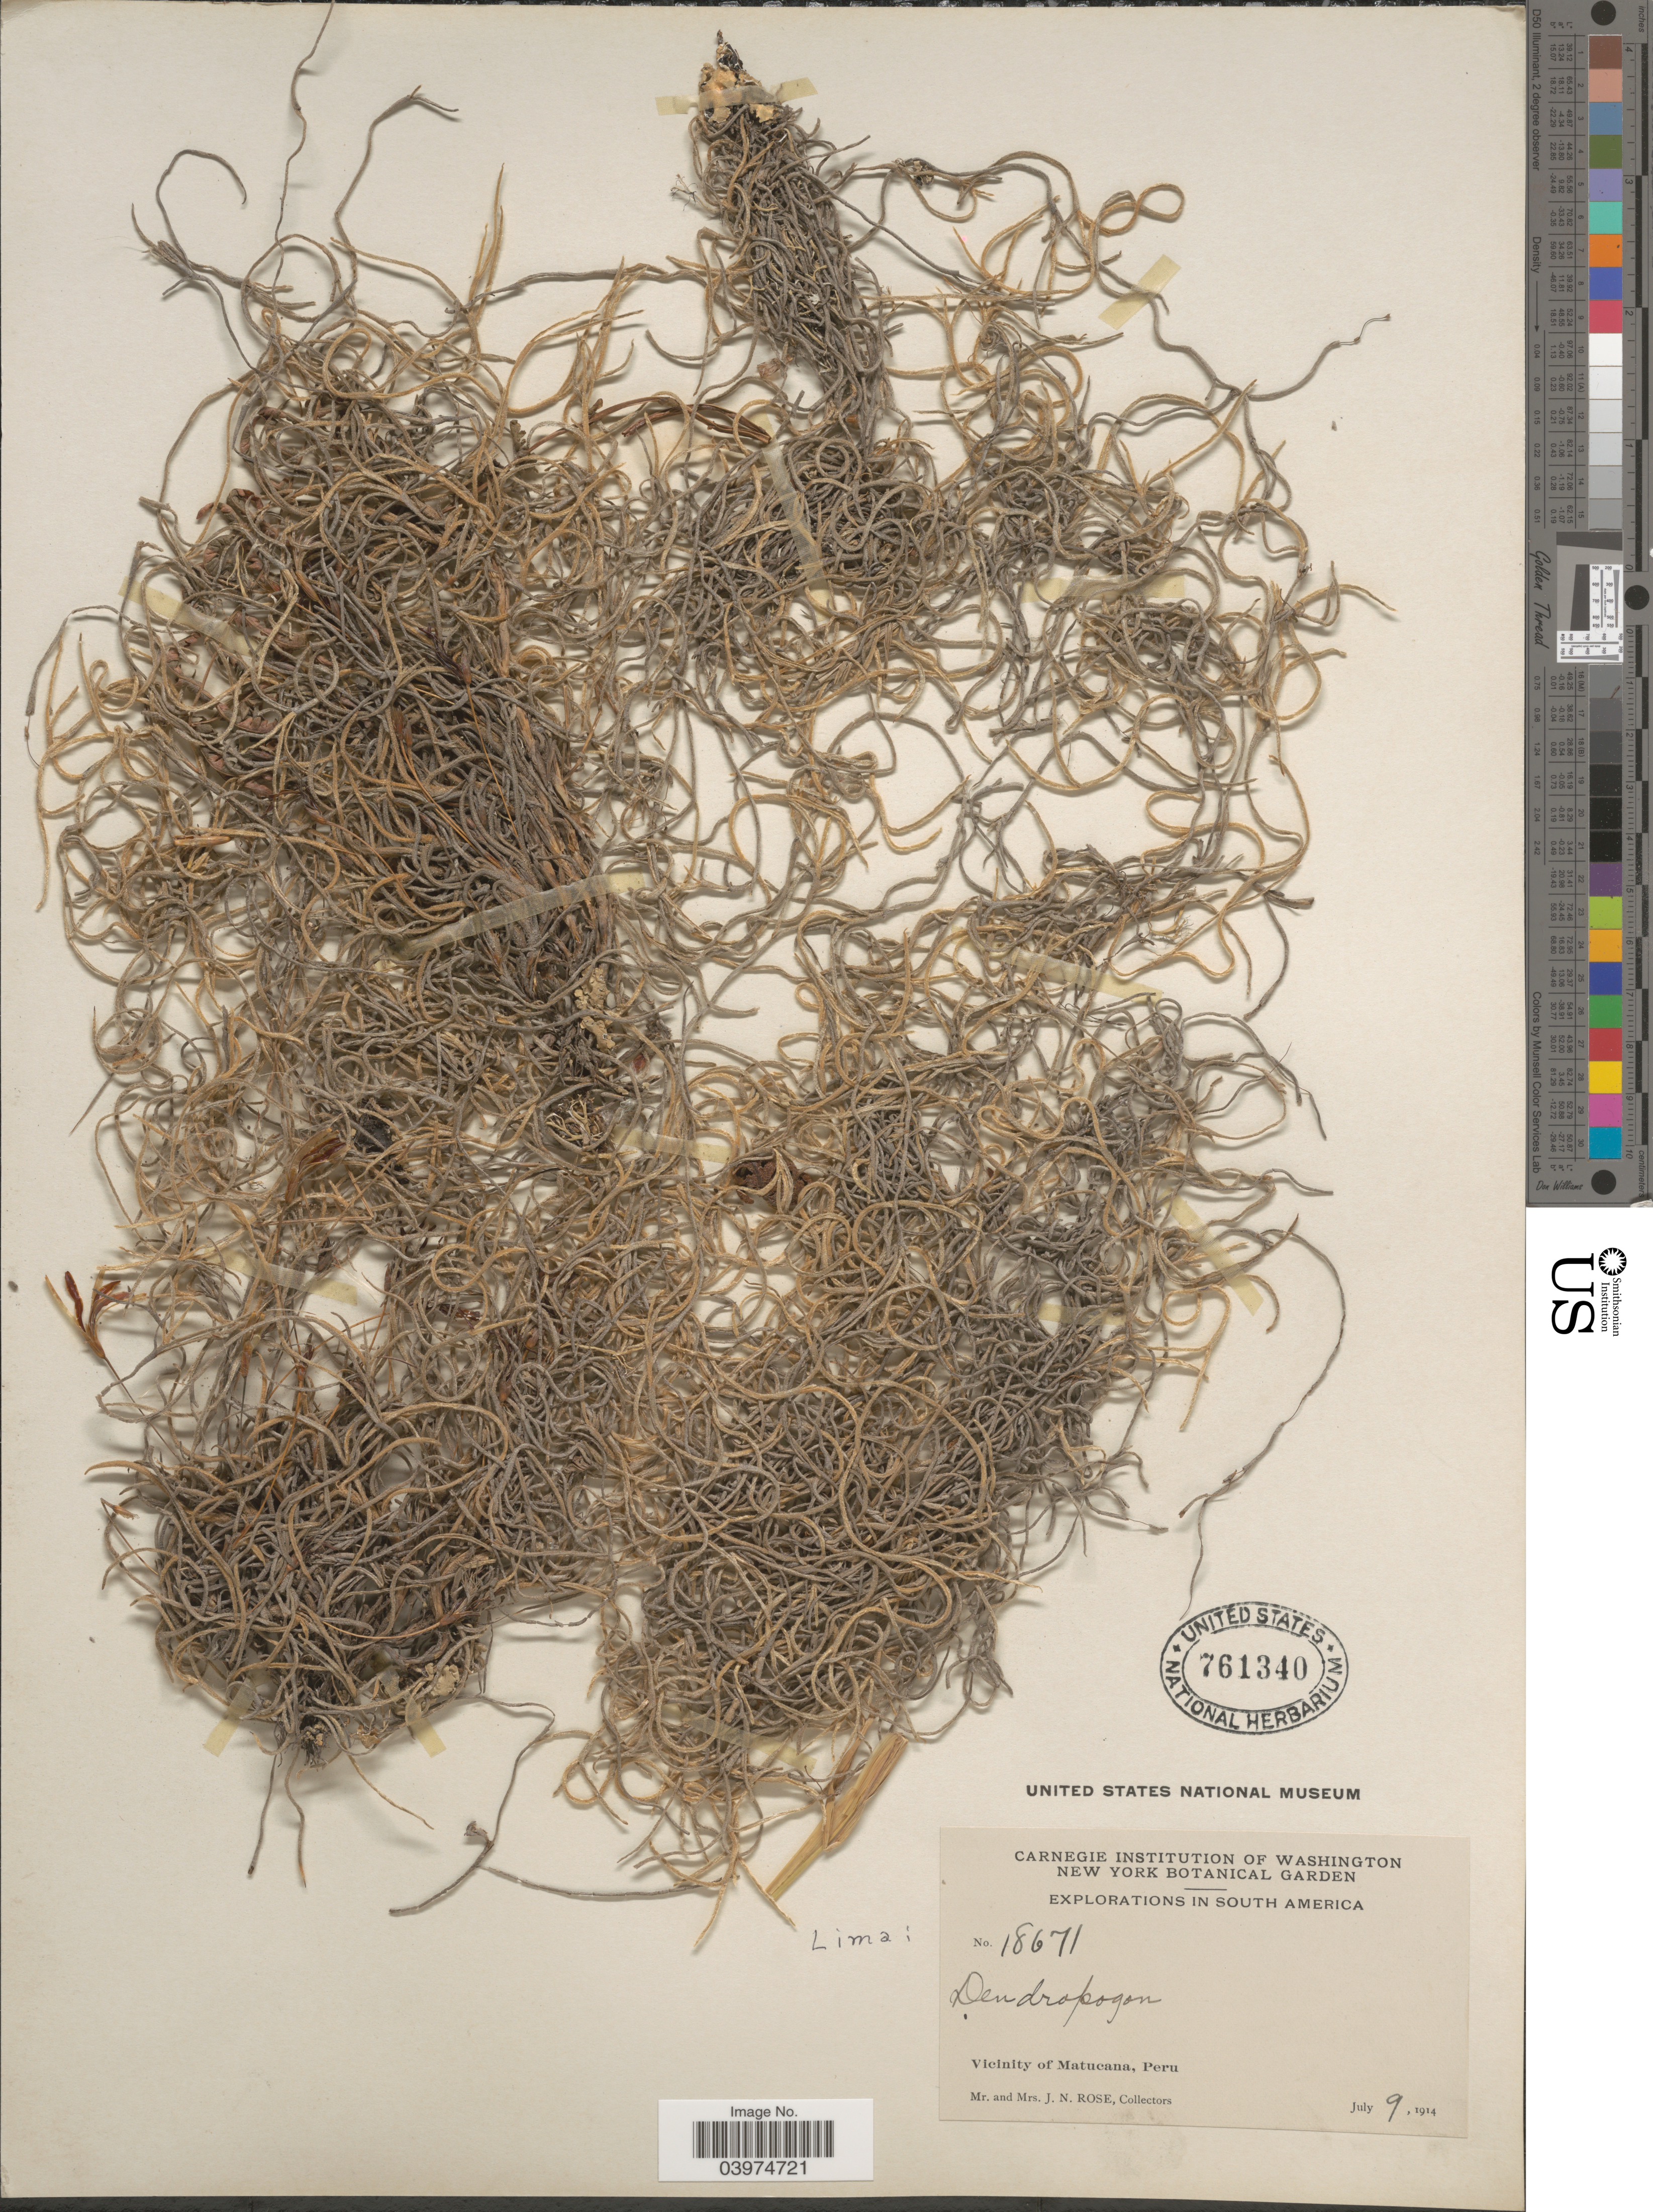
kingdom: Plantae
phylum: Tracheophyta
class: Liliopsida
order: Poales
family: Bromeliaceae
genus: Tillandsia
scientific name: Tillandsia usneoides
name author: (L.) L.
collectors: J. N. Rose & L. B. Rose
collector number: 18671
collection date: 1914-07-09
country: Peru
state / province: Lima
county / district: Huarochirí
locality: Vicinity of Matucana.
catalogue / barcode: US 761340